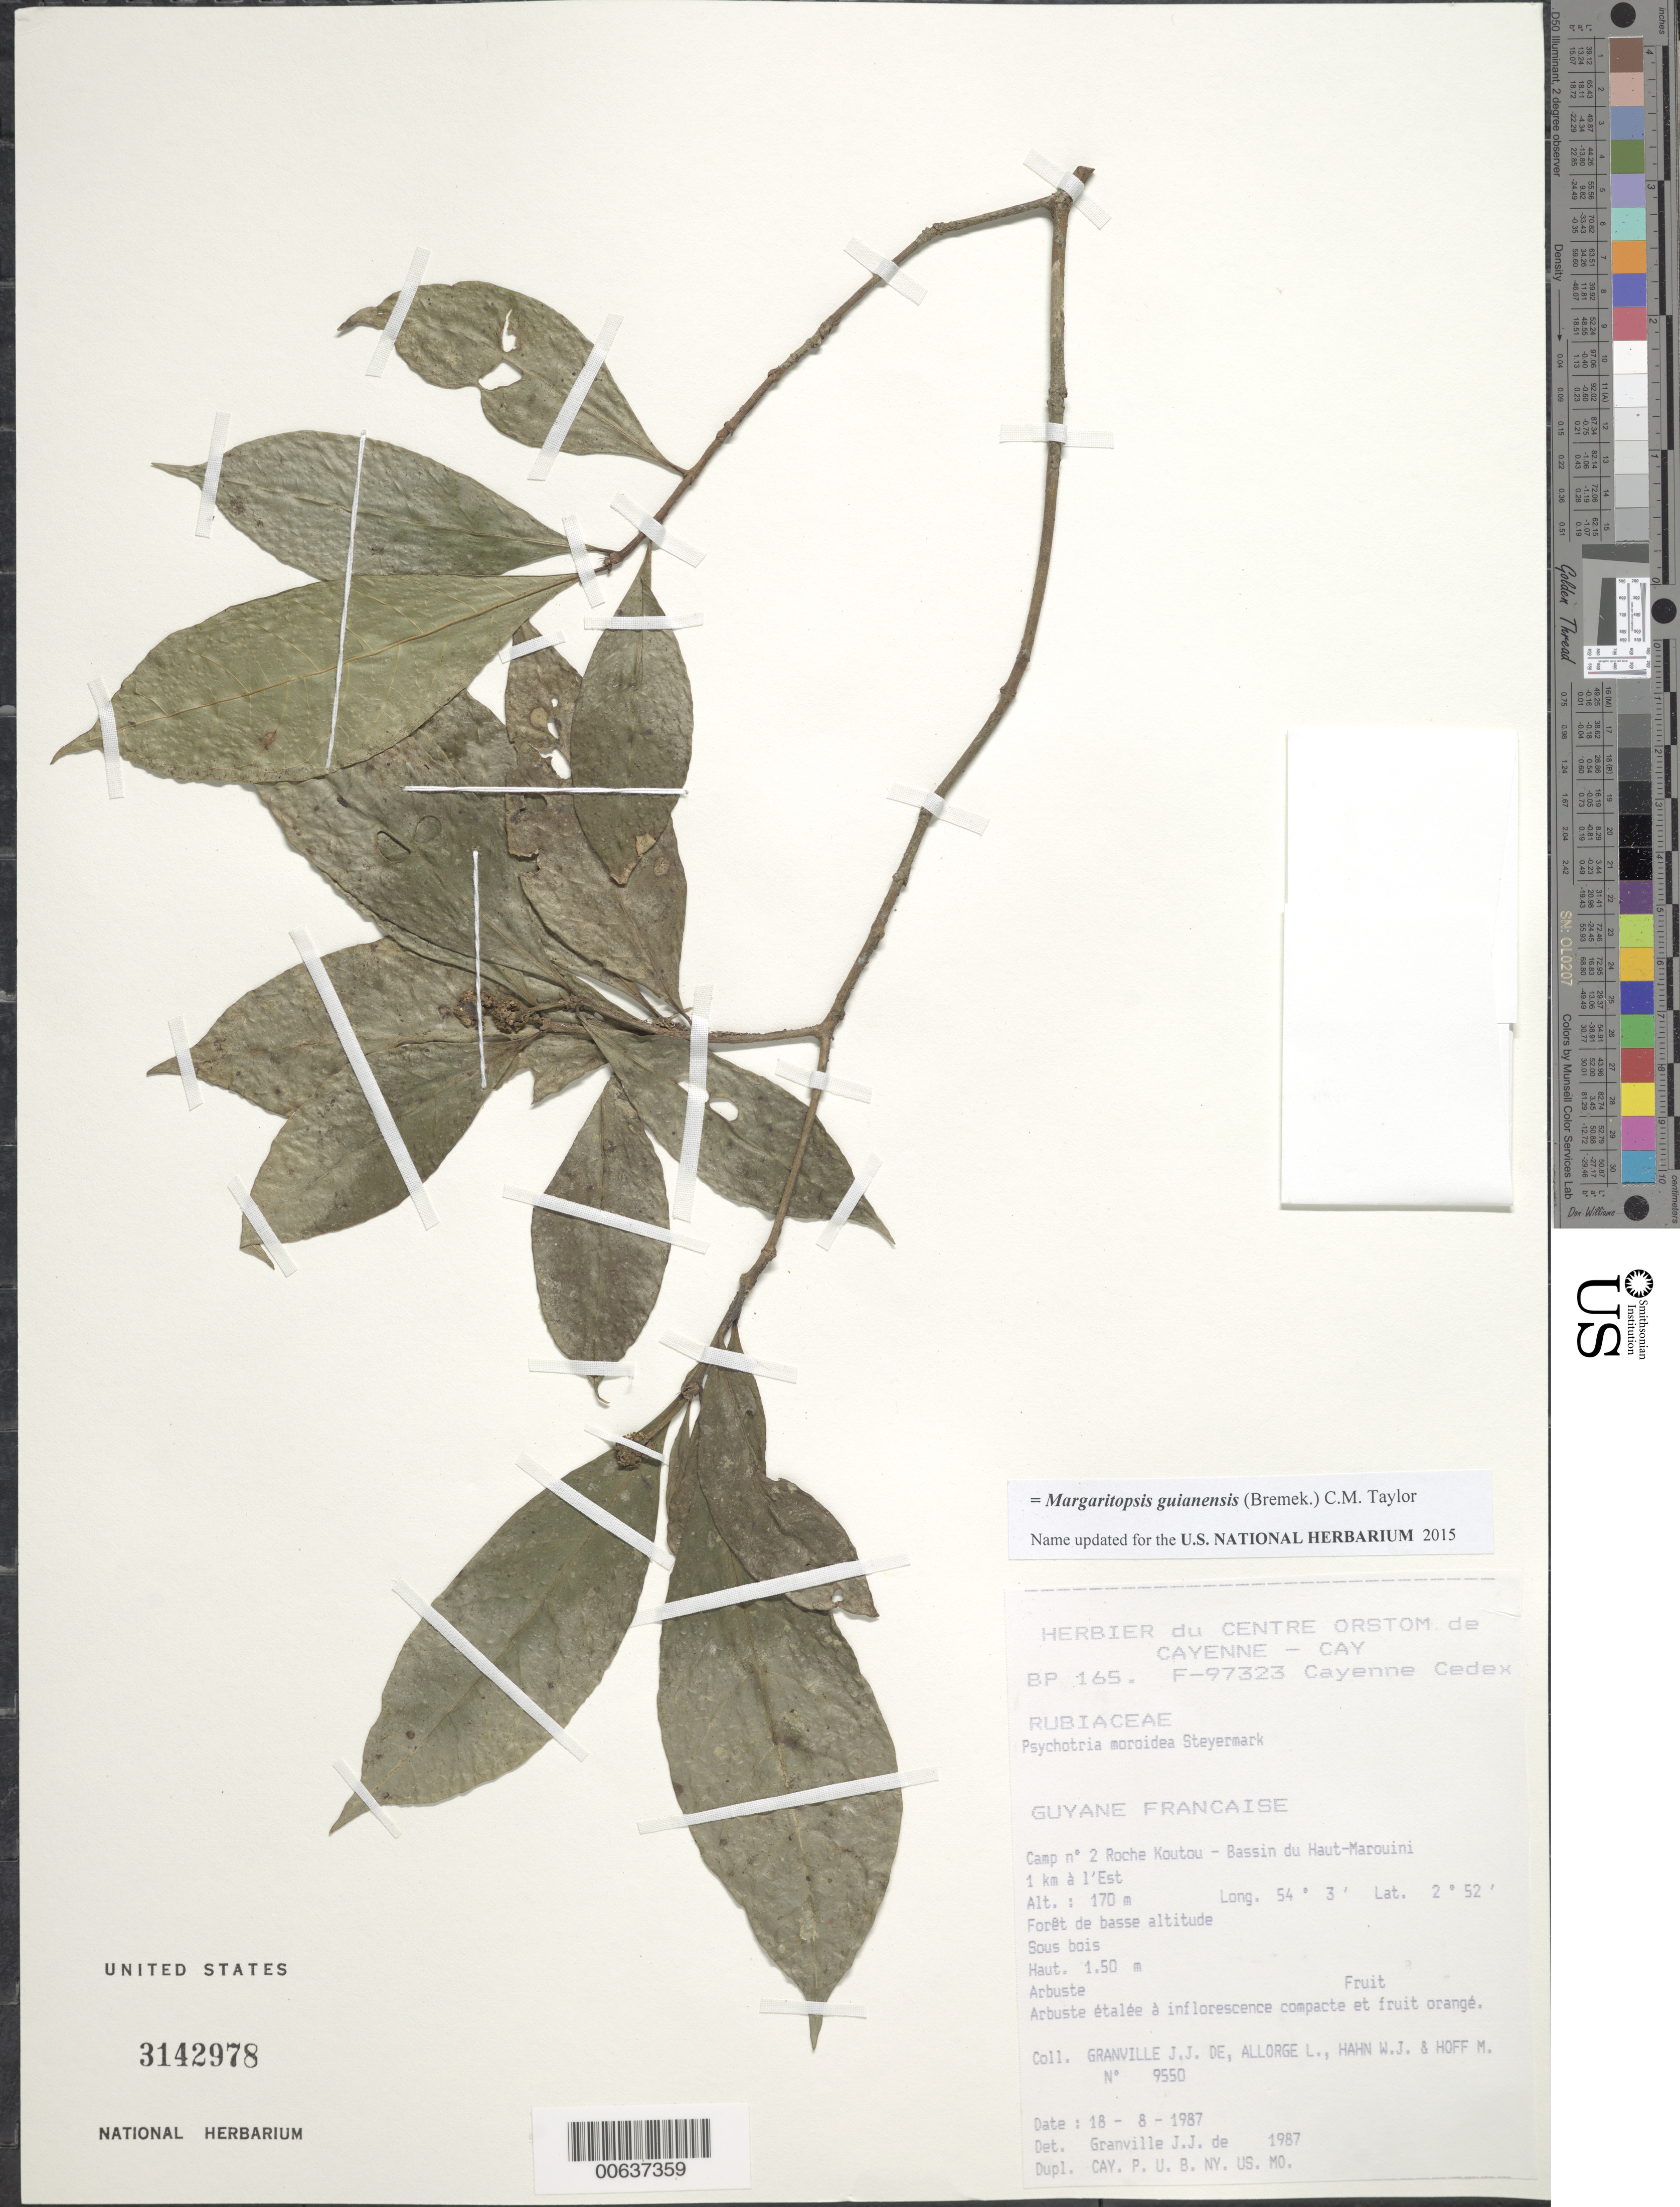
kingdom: Plantae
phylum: Tracheophyta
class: Magnoliopsida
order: Gentianales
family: Rubiaceae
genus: Psychotria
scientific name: Psychotria moroidea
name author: Steyerm.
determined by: Granville, J. J. de, (CAY), Institut de Recherche pour le Developpement (IRD) (FRENCH GUIANA)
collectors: J.-J. de Granville, L. Allorge, W. J. Hahn & M. Hoff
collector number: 9550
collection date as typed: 18-Aug-87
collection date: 1987-08-18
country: French Guiana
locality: Roche Koutou, Bassin du Haut-Marouini, Camp # 2; 1 km a l'Est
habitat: Forêt de basse altitude. Sous bois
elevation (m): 170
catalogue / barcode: US 3142978